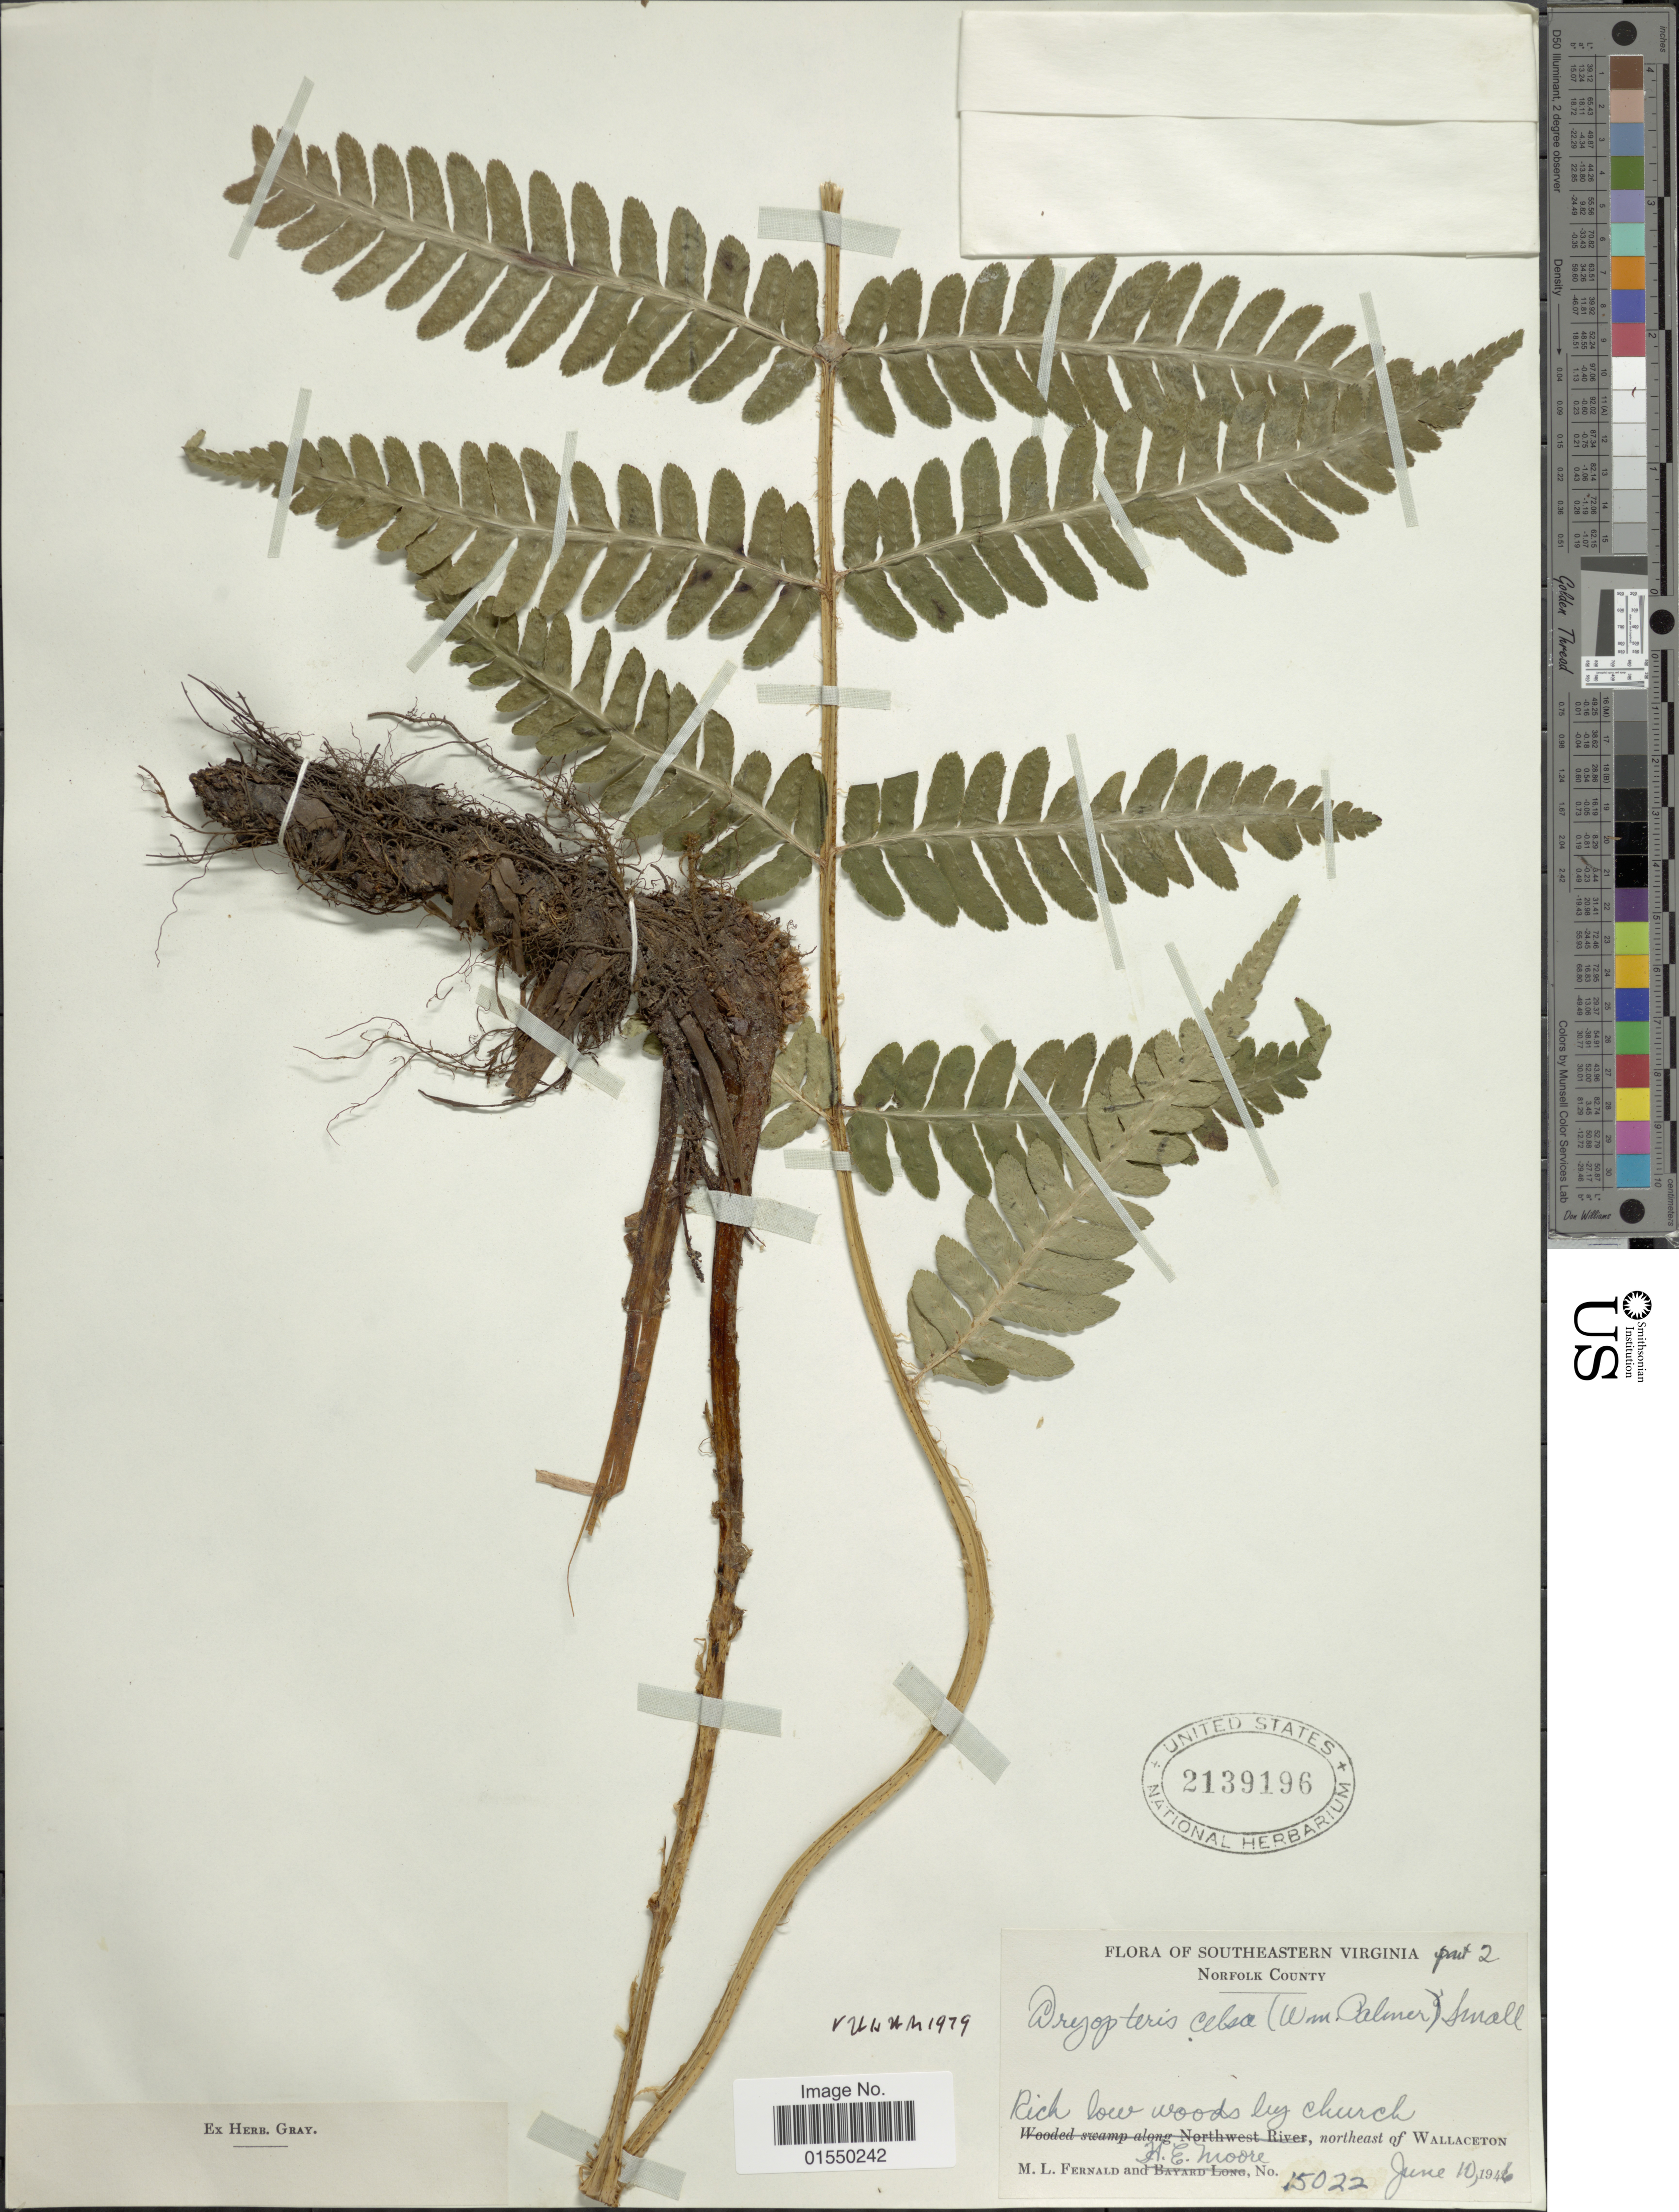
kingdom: Plantae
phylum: Tracheophyta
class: Polypodiopsida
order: Polypodiales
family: Dryopteridaceae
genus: Dryopteris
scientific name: Dryopteris celsa (W. Palmer) Knowlt., W. Palmer & C.L. Pollard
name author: (W. Palmer) Knowlt. et al.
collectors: M. L. Fernald & H. Moore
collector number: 15022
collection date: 1946-06-10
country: United States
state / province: Virginia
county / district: City of Norfolk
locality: Southeastern Virginia, Norfolk County, northeast of Wallaceton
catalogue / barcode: US 2139196